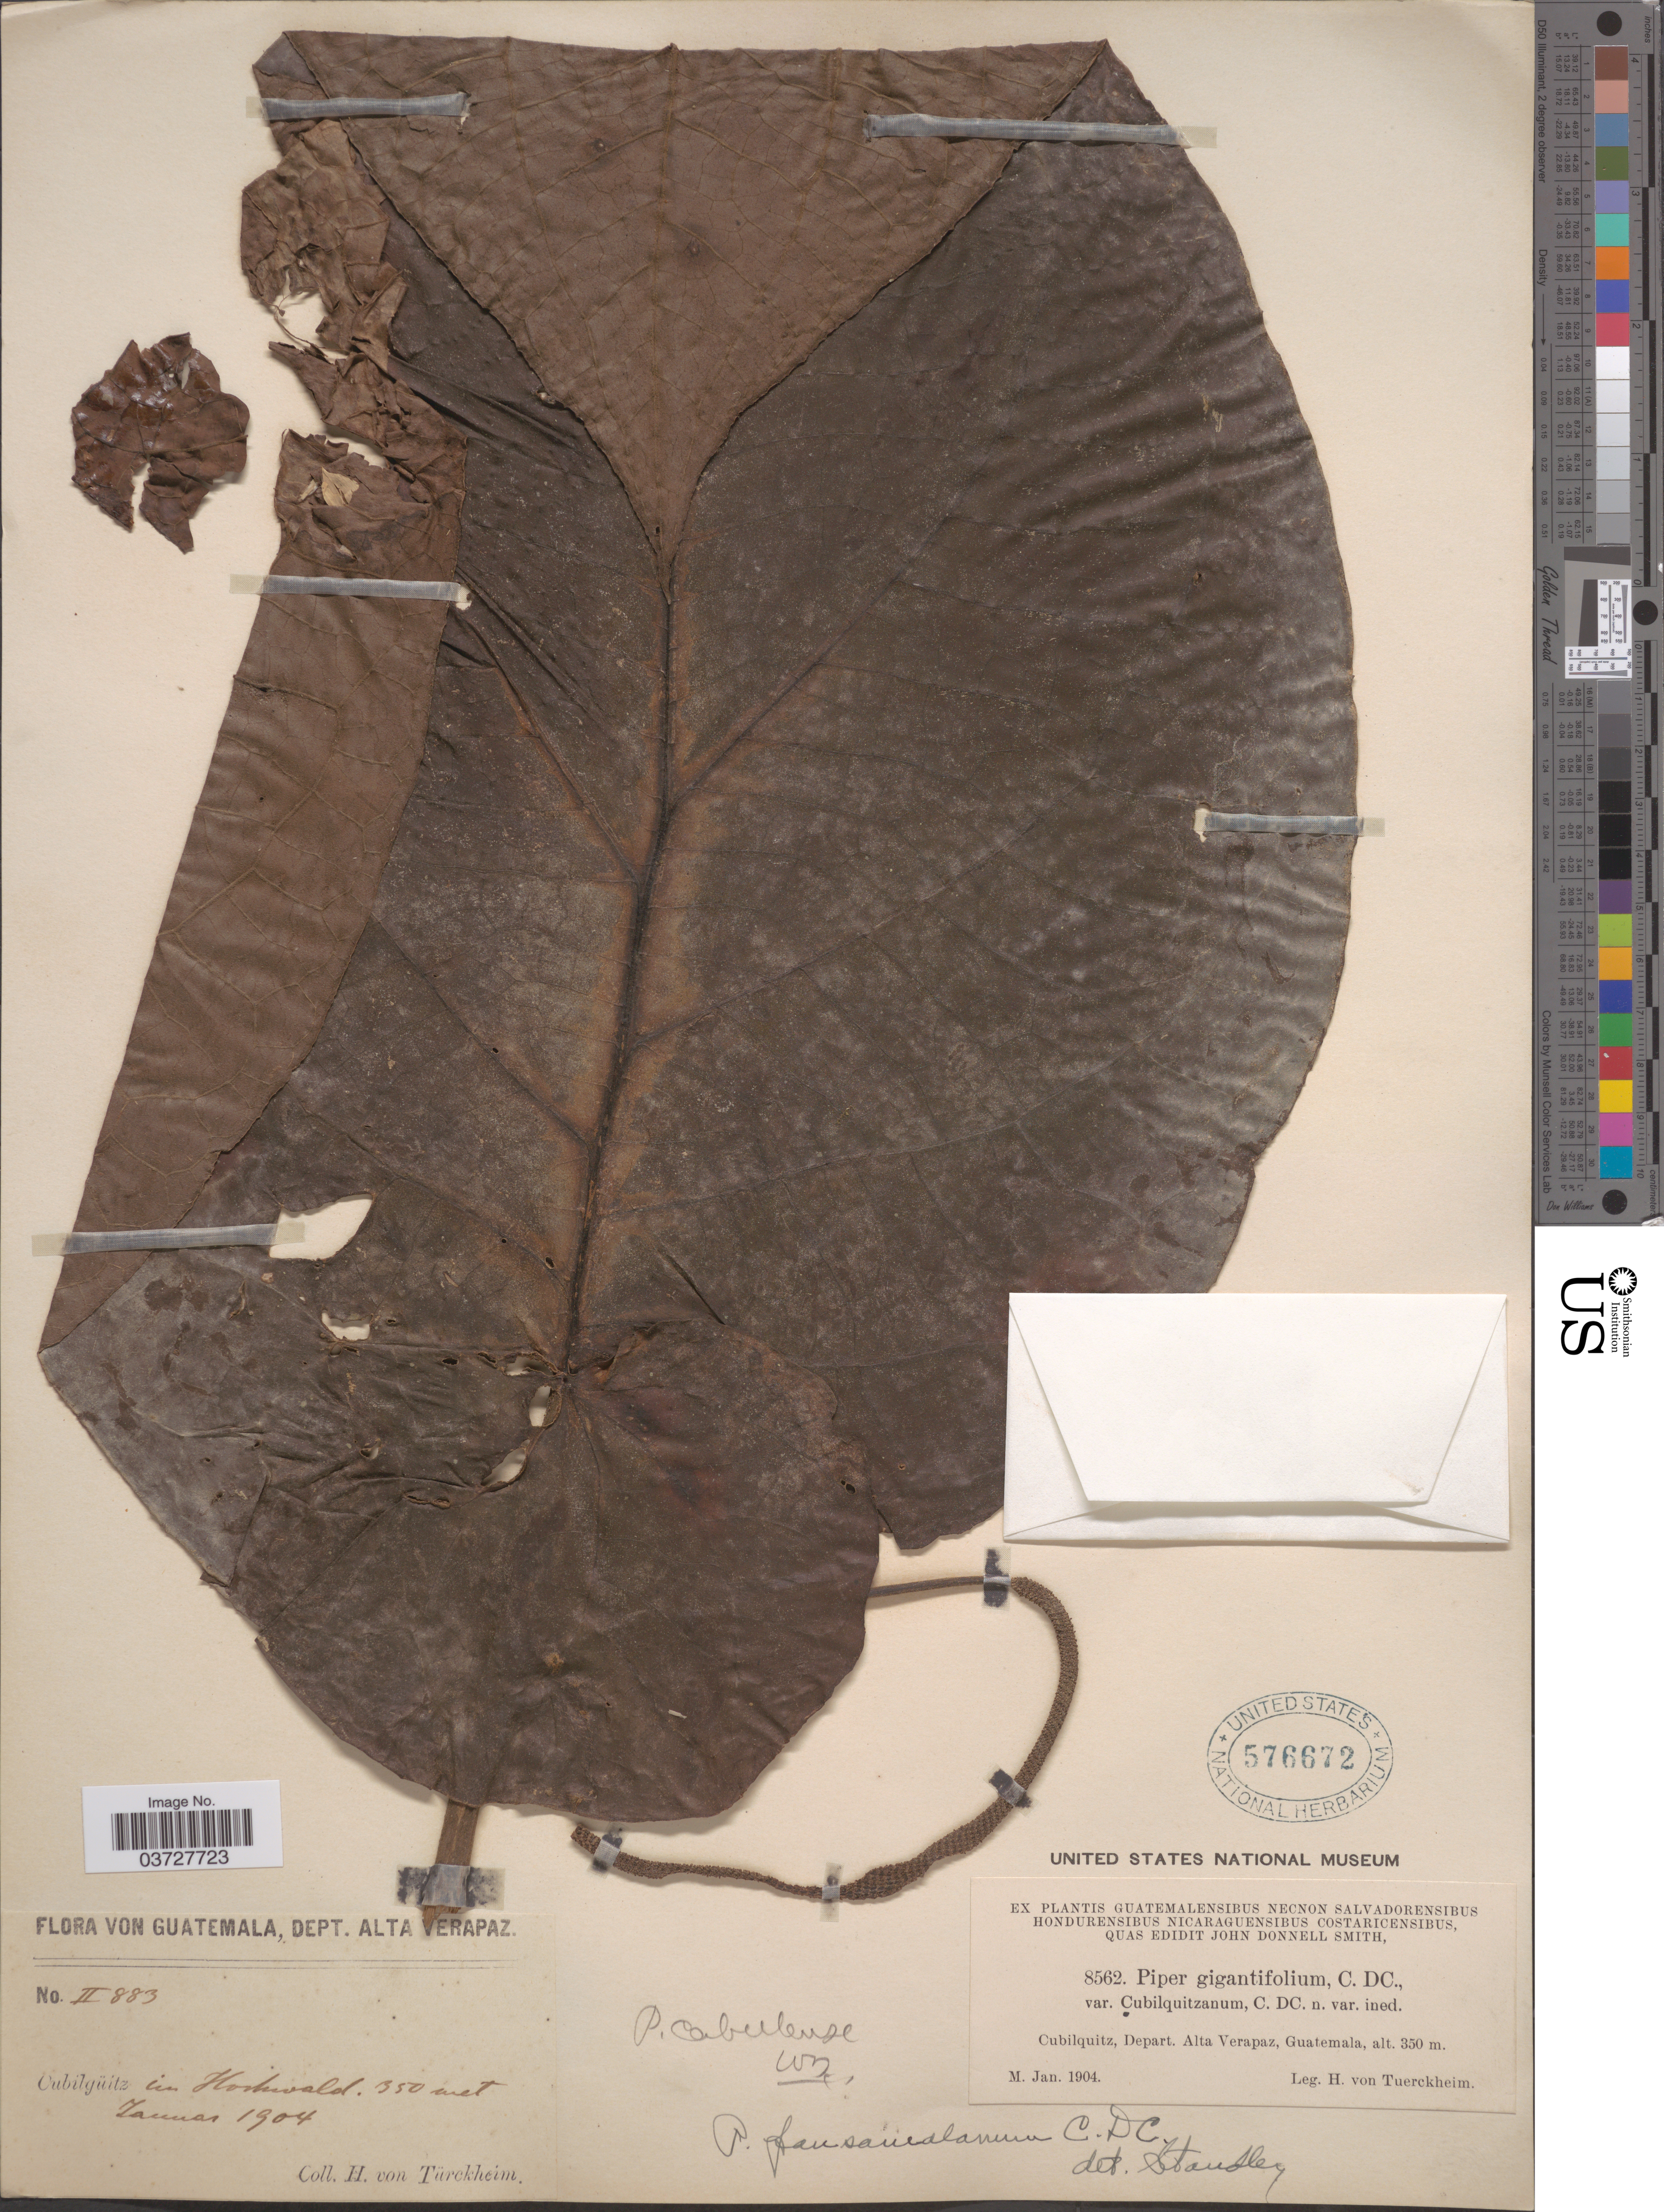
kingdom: Plantae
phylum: Tracheophyta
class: Magnoliopsida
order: Piperales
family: Piperaceae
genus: Piper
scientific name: Piper pansamalanum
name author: C. DC.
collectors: H. von Türckheim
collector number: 8562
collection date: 1904-01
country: Guatemala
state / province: Alta Verapaz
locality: Cubilquitz, Depart. Alta Verapaz.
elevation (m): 350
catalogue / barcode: US 576672